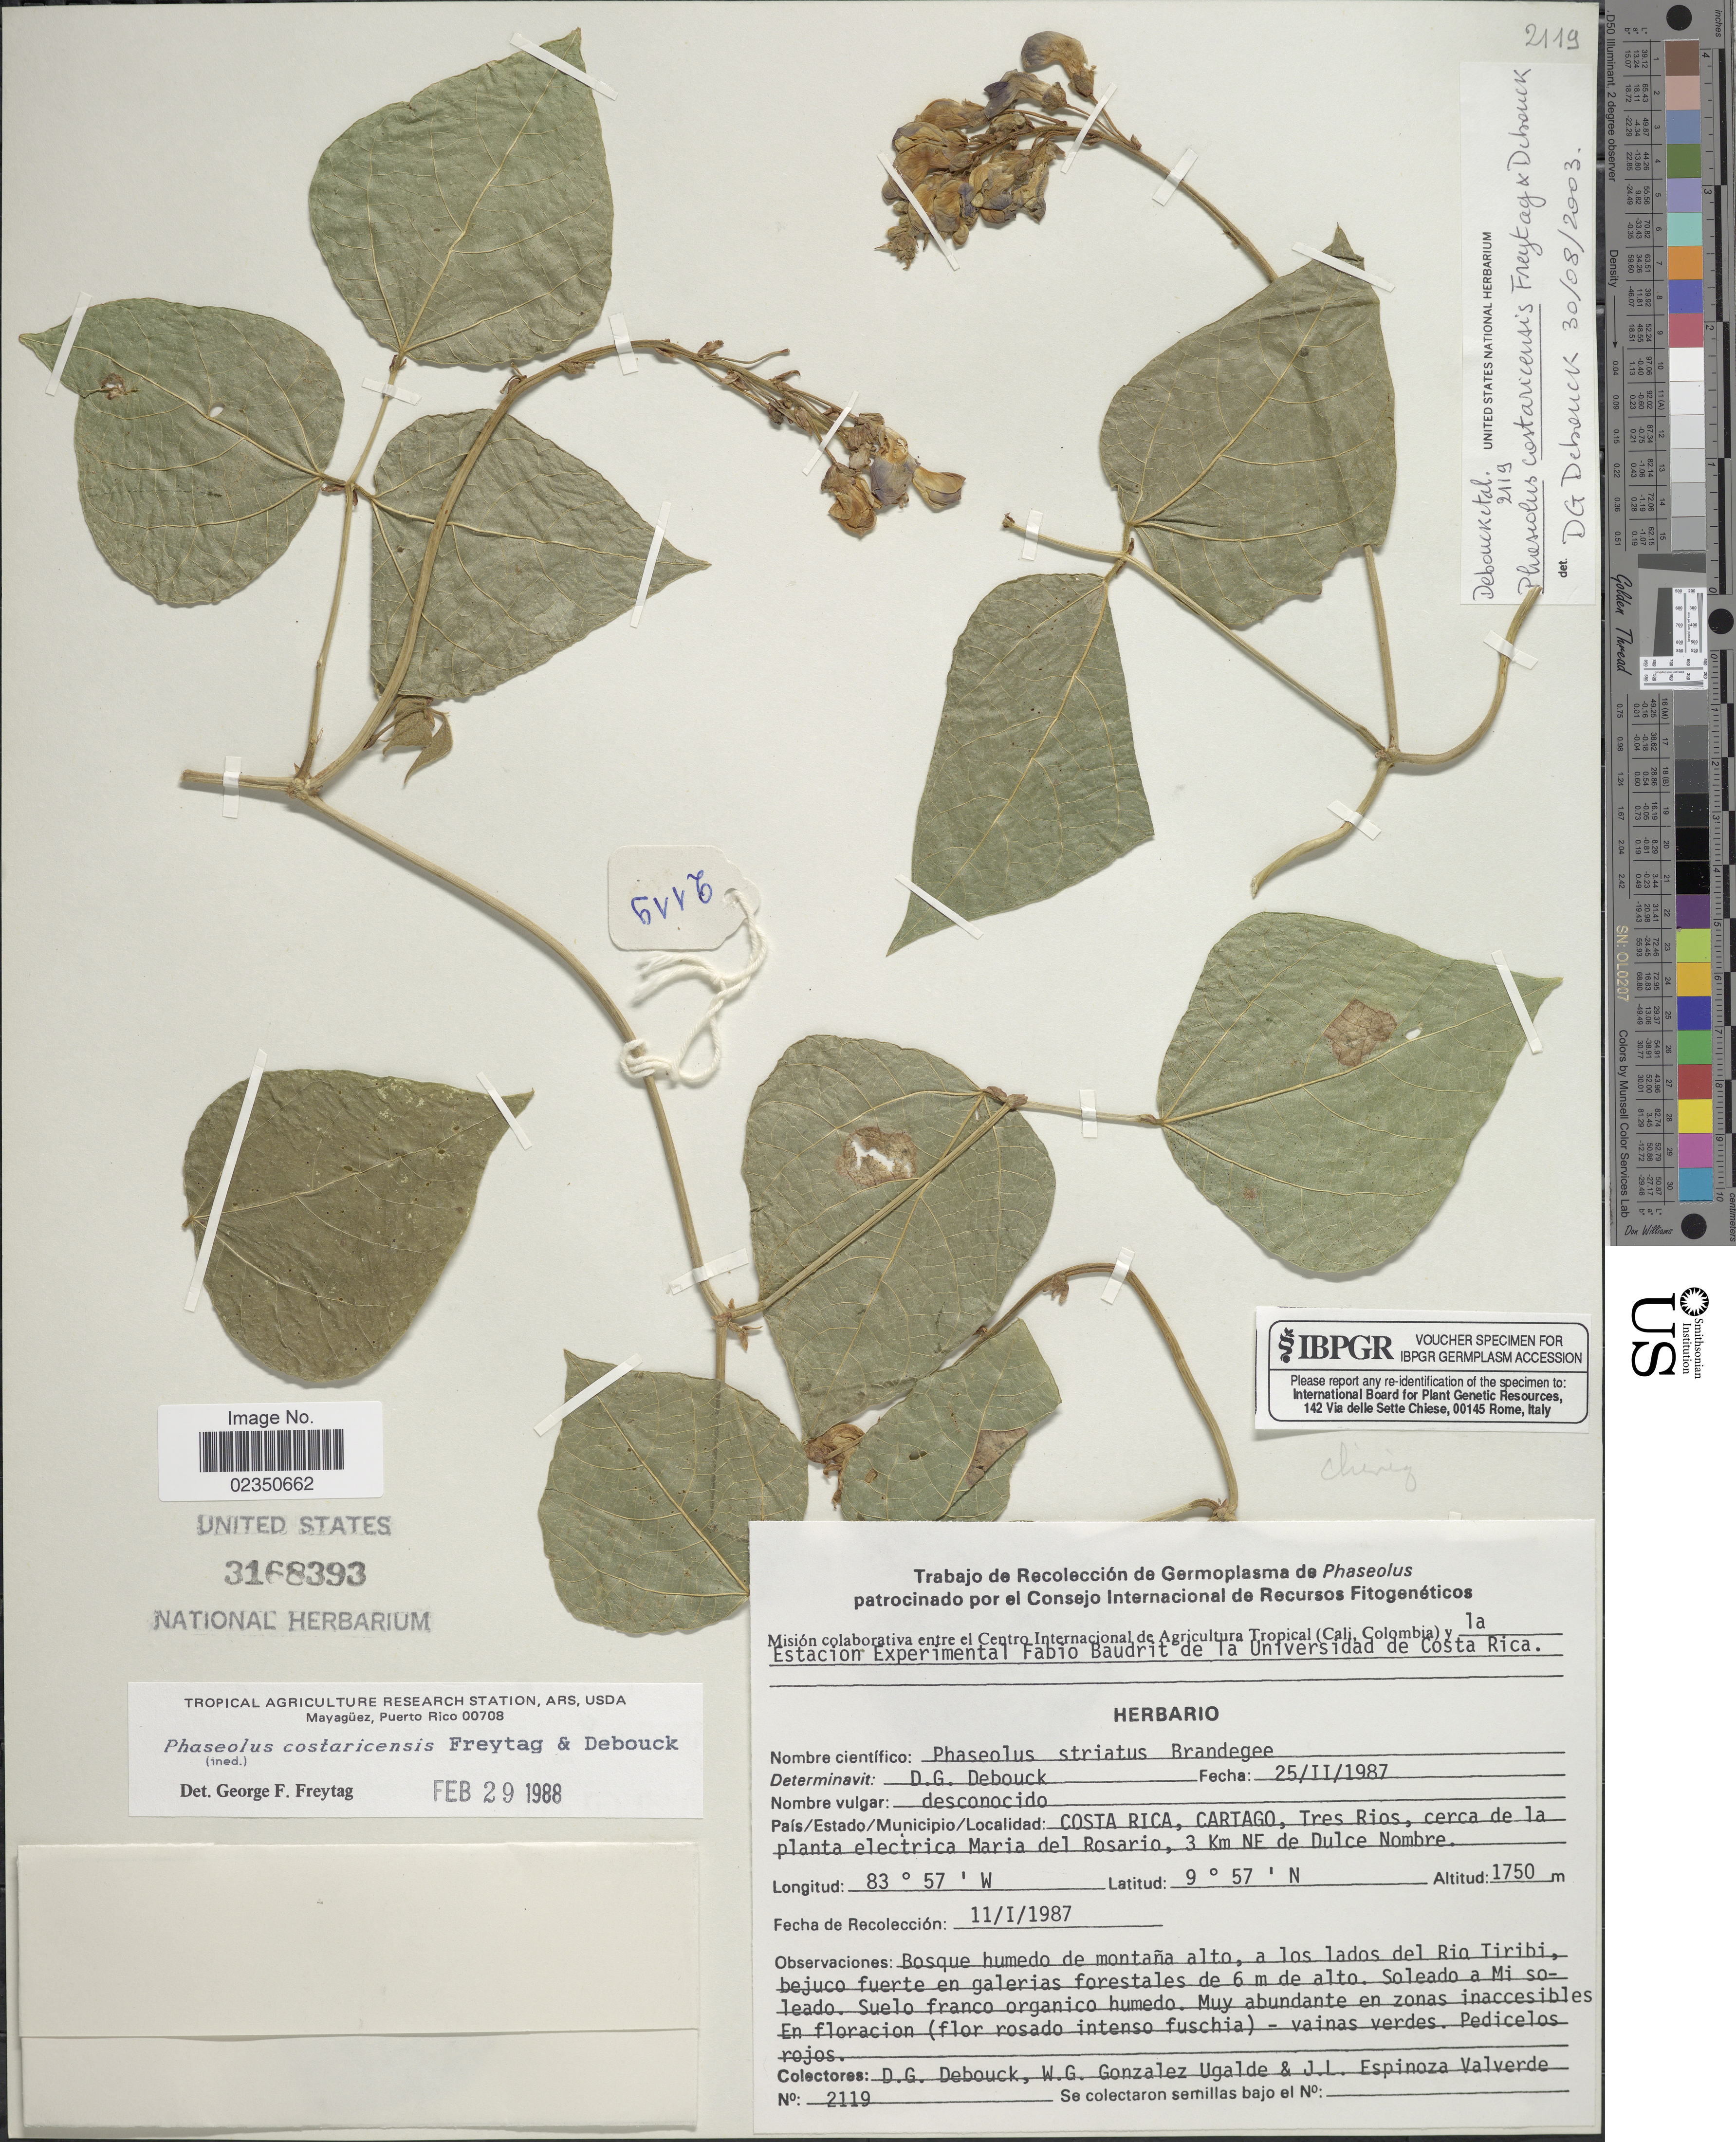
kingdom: Plantae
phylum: Tracheophyta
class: Magnoliopsida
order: Fabales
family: Fabaceae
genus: Phaseolus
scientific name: Phaseolus costaricensis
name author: Freytag & Debouck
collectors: D. Debouck, W. Gonzalez U. & J. Espinoza Valverde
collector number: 2119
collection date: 1987-01-11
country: Costa Rica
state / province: Cartago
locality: Tres Rios, cerca de la planta electrica Maria del Rosario, 3 Km NE de Dulce Nombre.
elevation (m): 1750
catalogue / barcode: US 3168393